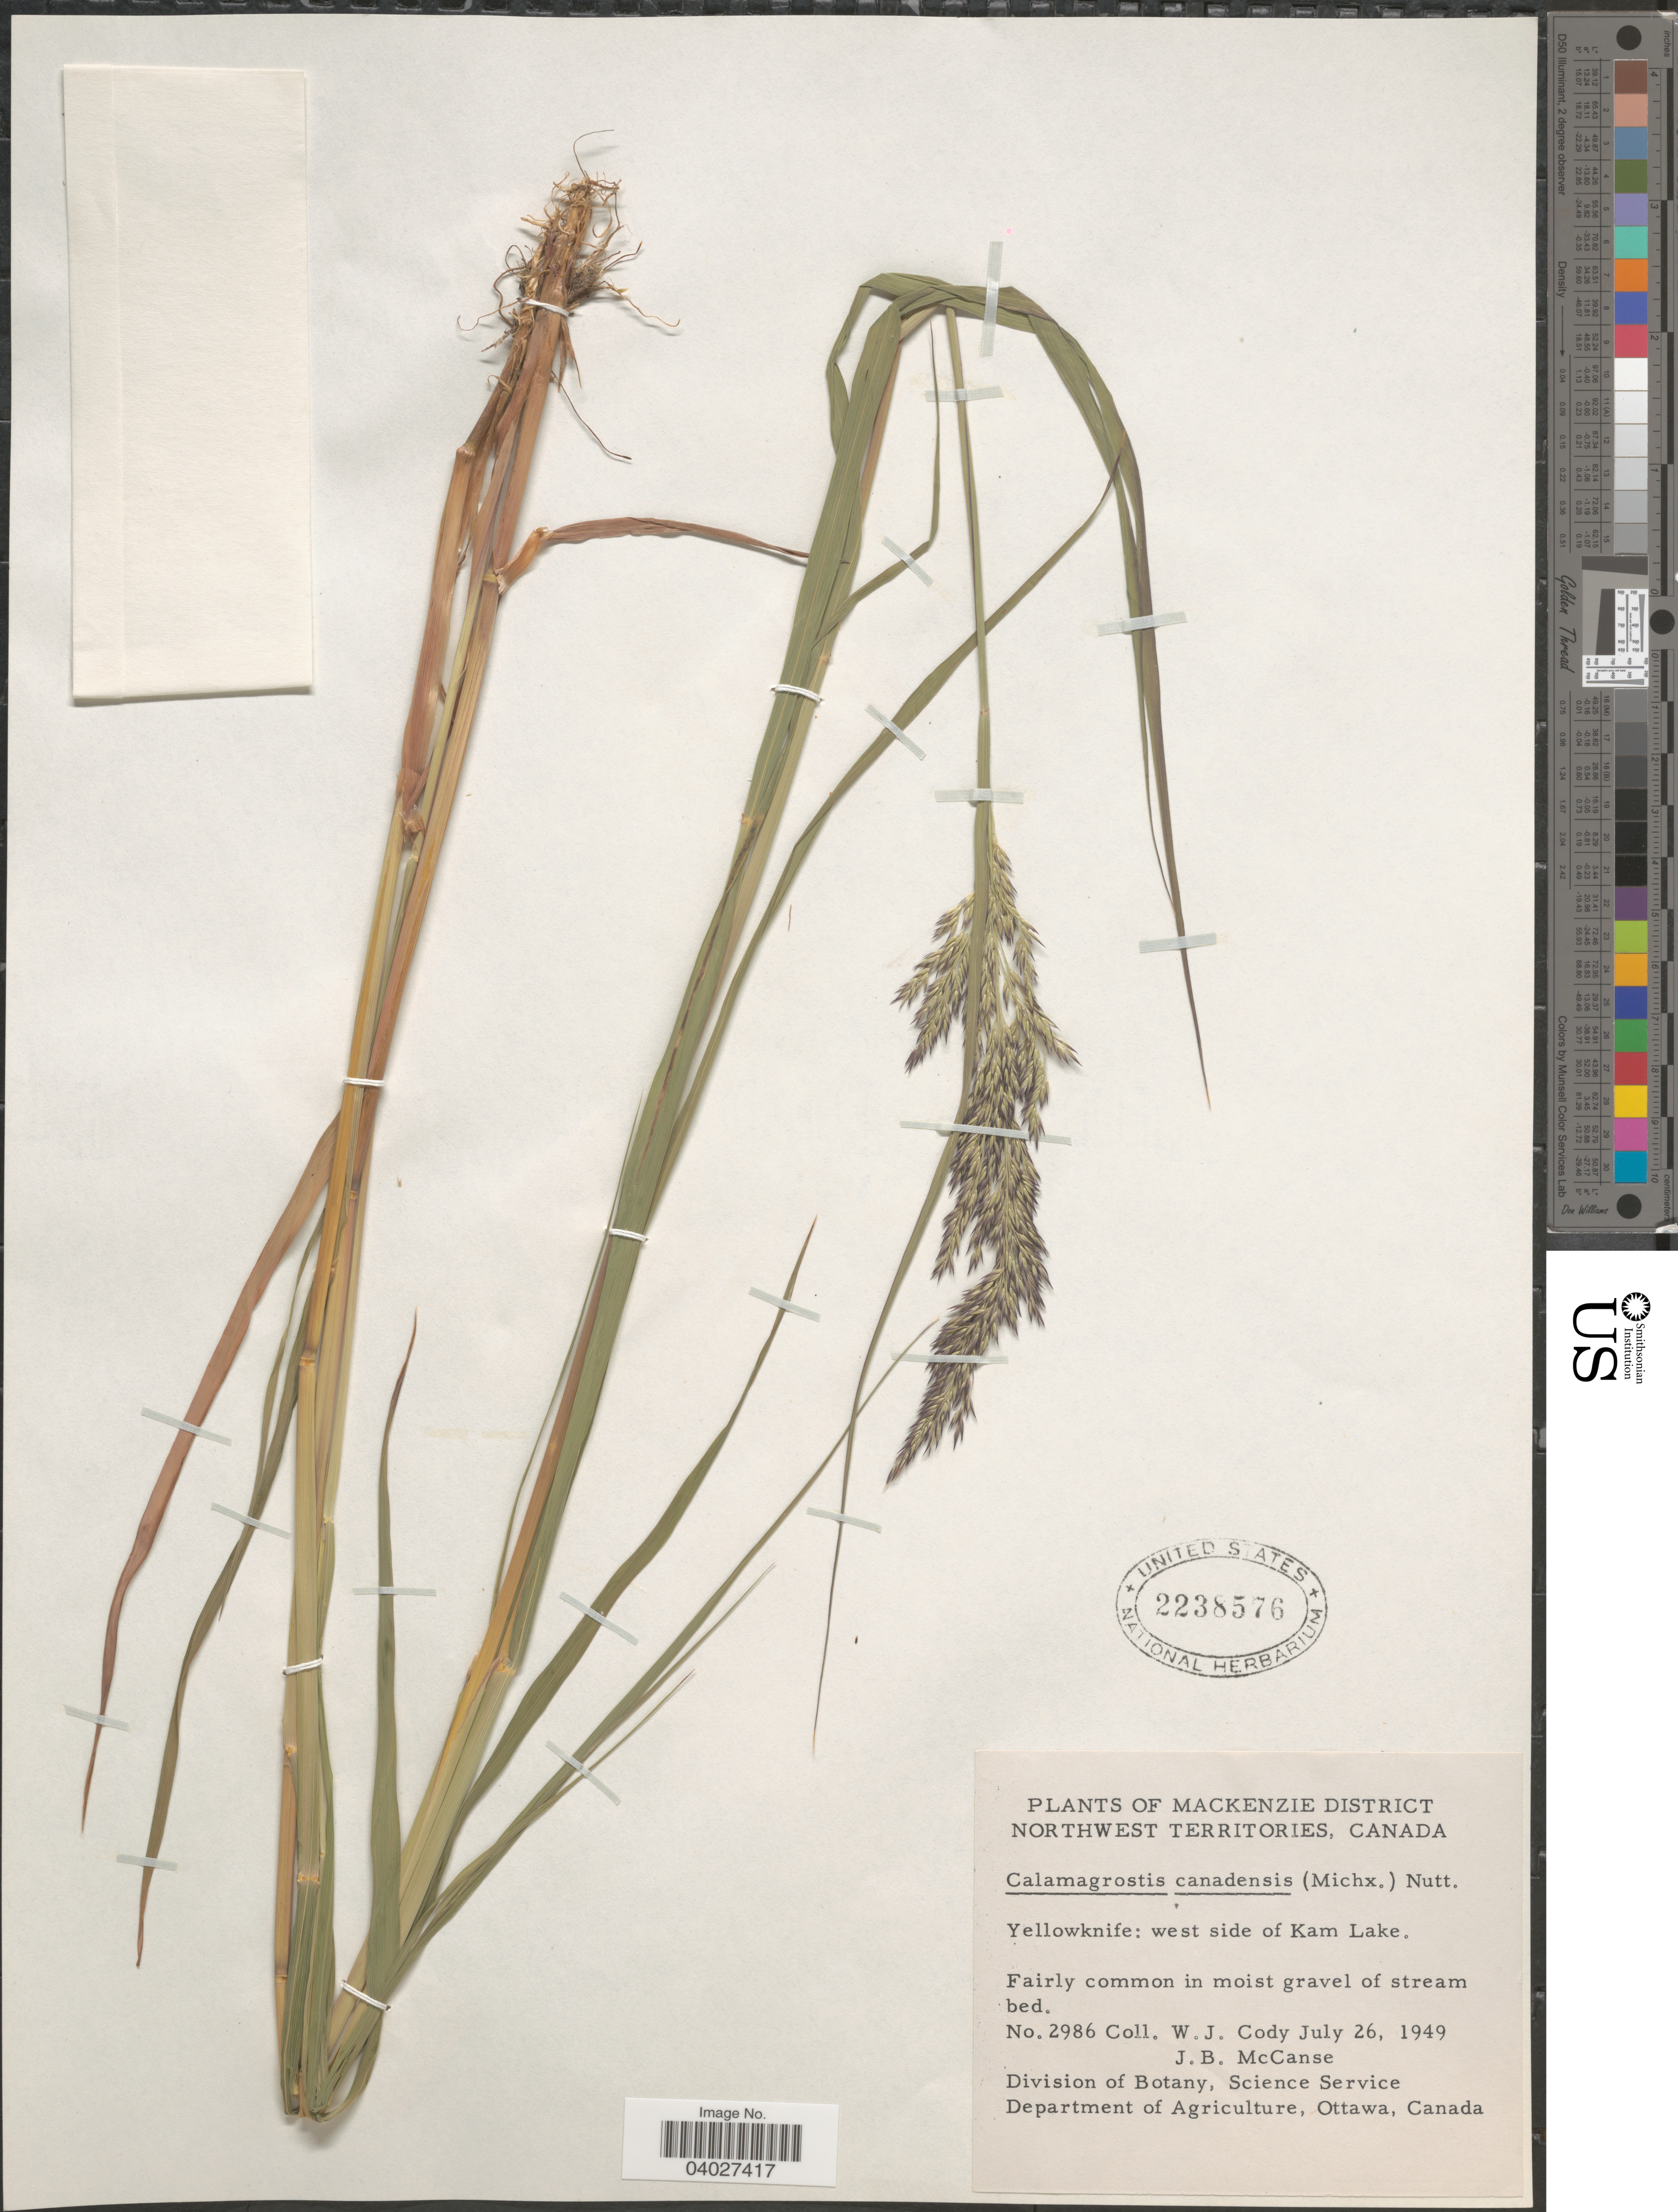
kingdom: Plantae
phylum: Tracheophyta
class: Liliopsida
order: Poales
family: Poaceae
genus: Calamagrostis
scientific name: Calamagrostis canadensis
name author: (Michx.) P. Beauv.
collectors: W. Cody & J. McCanse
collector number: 2986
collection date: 1949-07-26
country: Canada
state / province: Northwest Territories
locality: Mackenzie District. Yellowknife: west side of Kam Lake.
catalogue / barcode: US 2238576